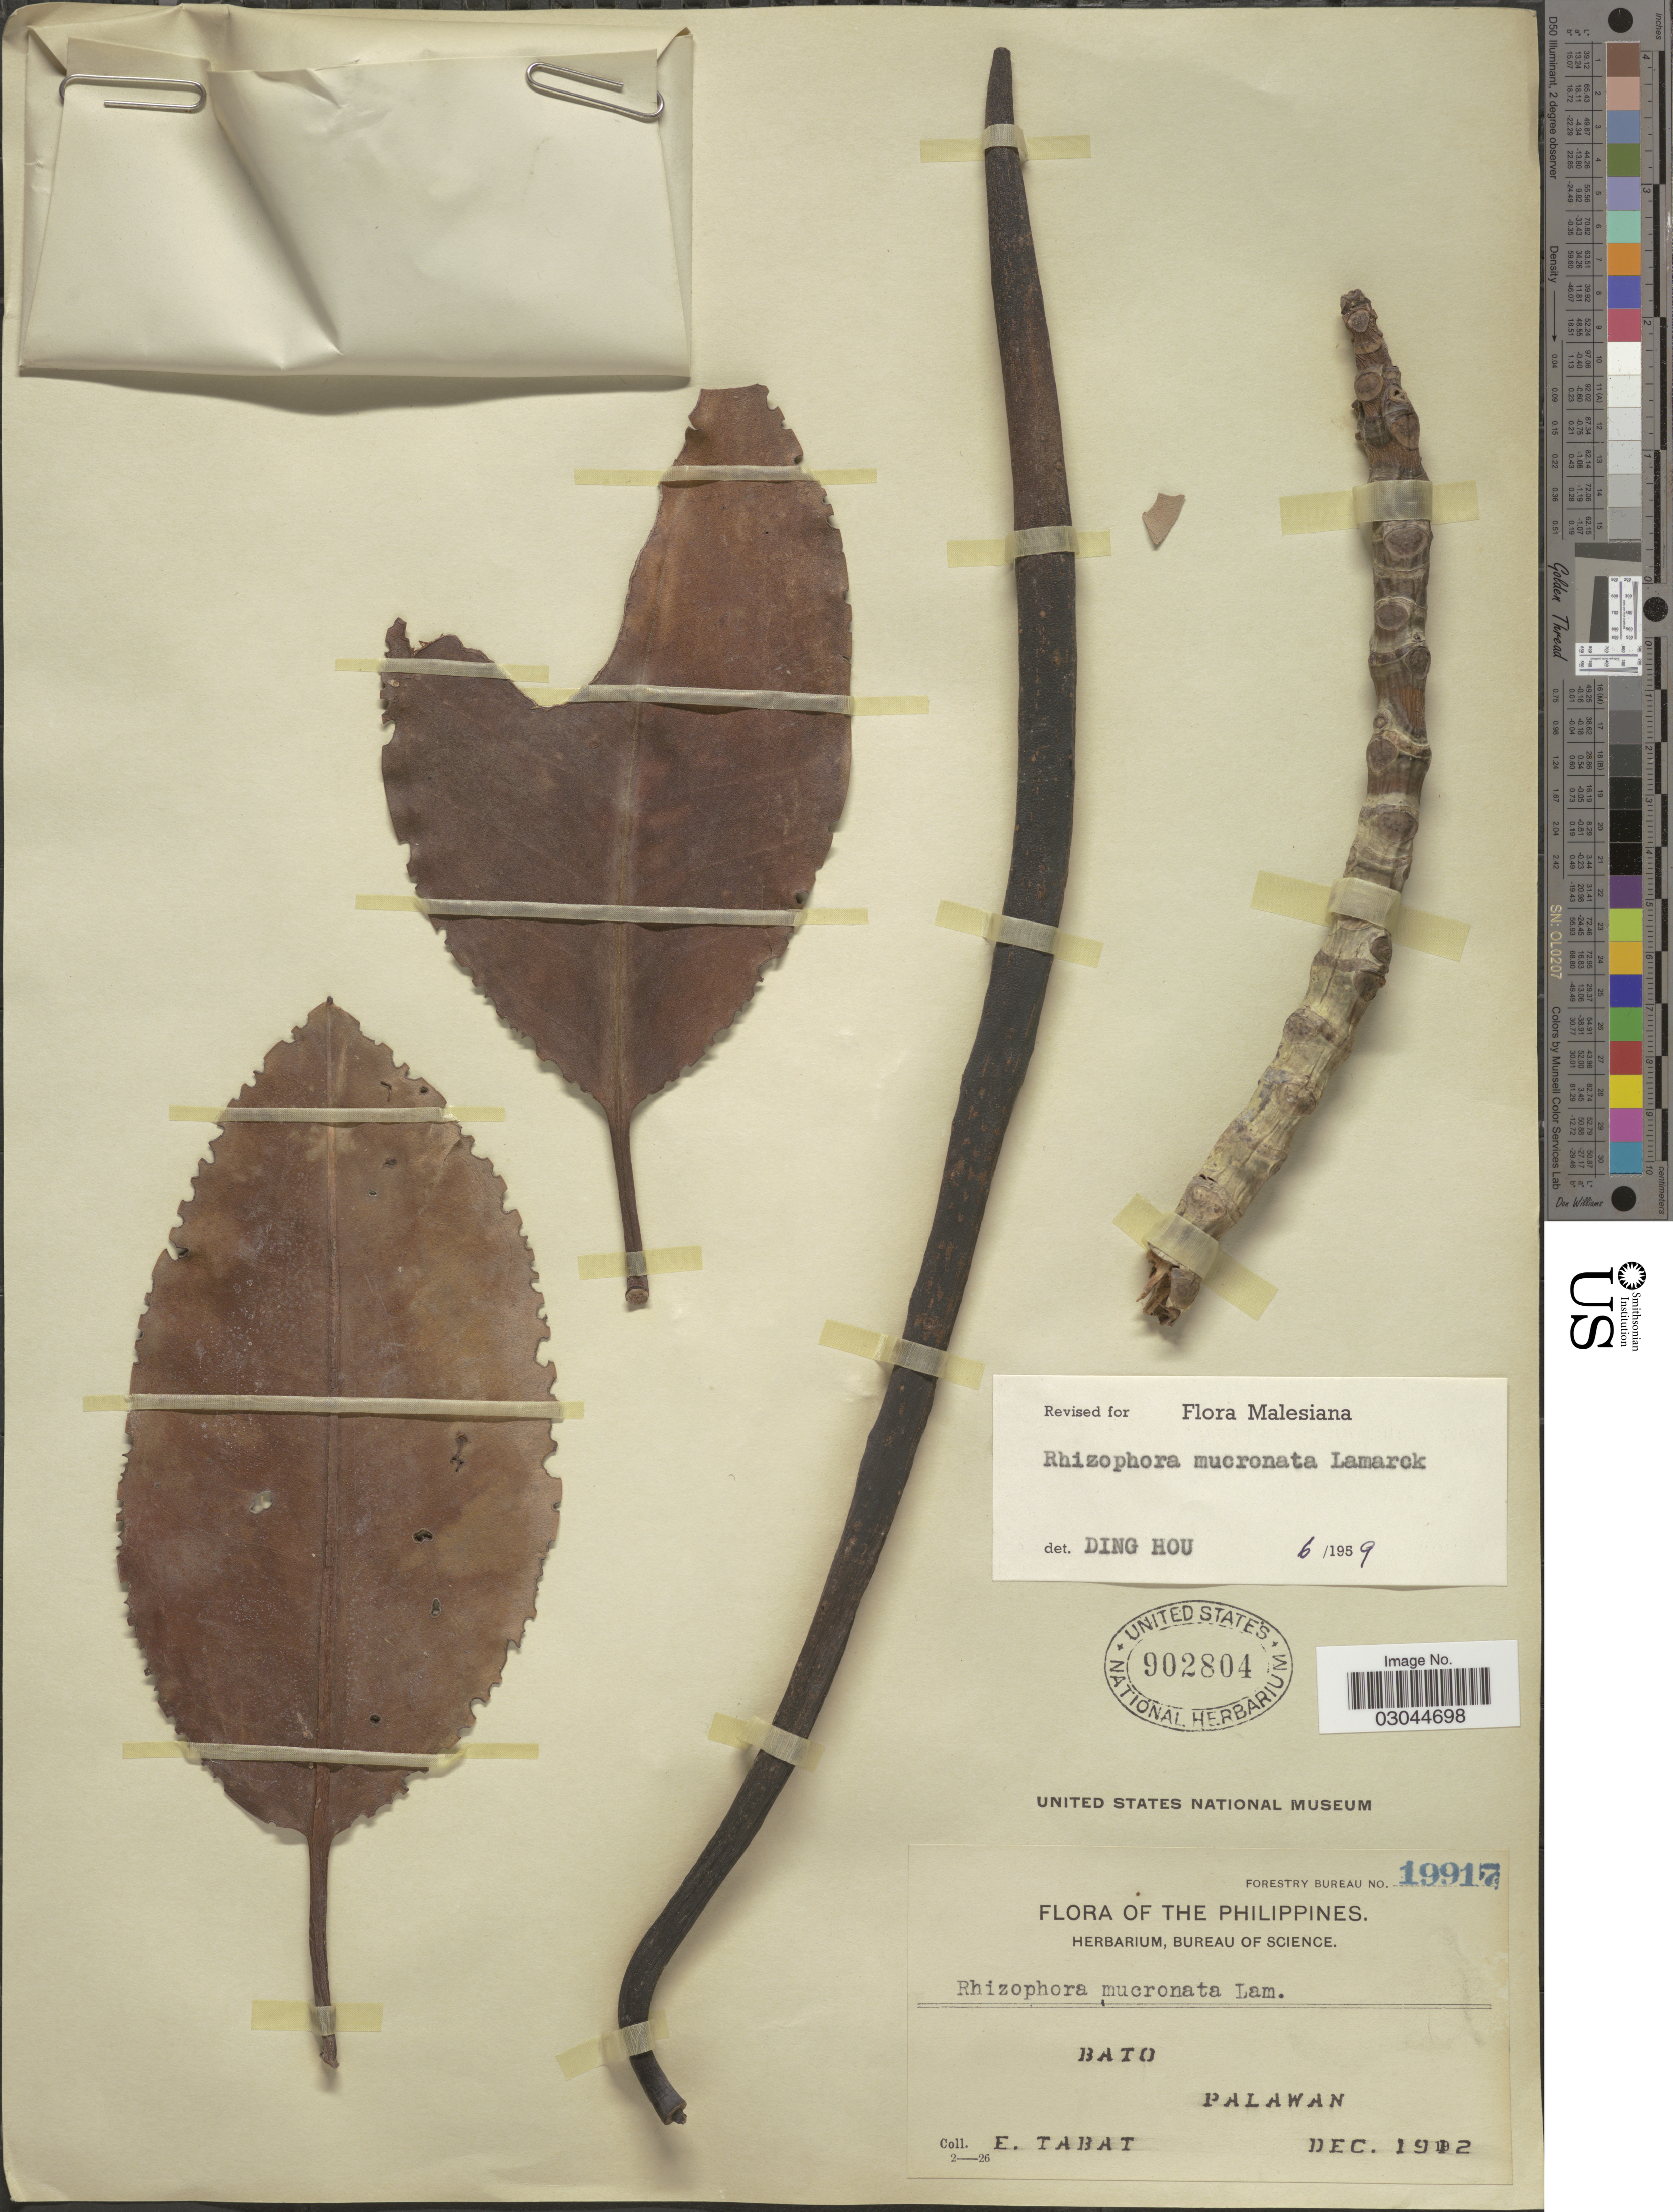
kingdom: Plantae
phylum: Tracheophyta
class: Magnoliopsida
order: Malpighiales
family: Rhizophoraceae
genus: Rhizophora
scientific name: Rhizophora mucronata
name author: Lam.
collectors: E. Tabat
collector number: Forestry Bureau 19917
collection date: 1912-12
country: Philippines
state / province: Mimaropa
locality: Bato. Palawan.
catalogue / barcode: US 902804